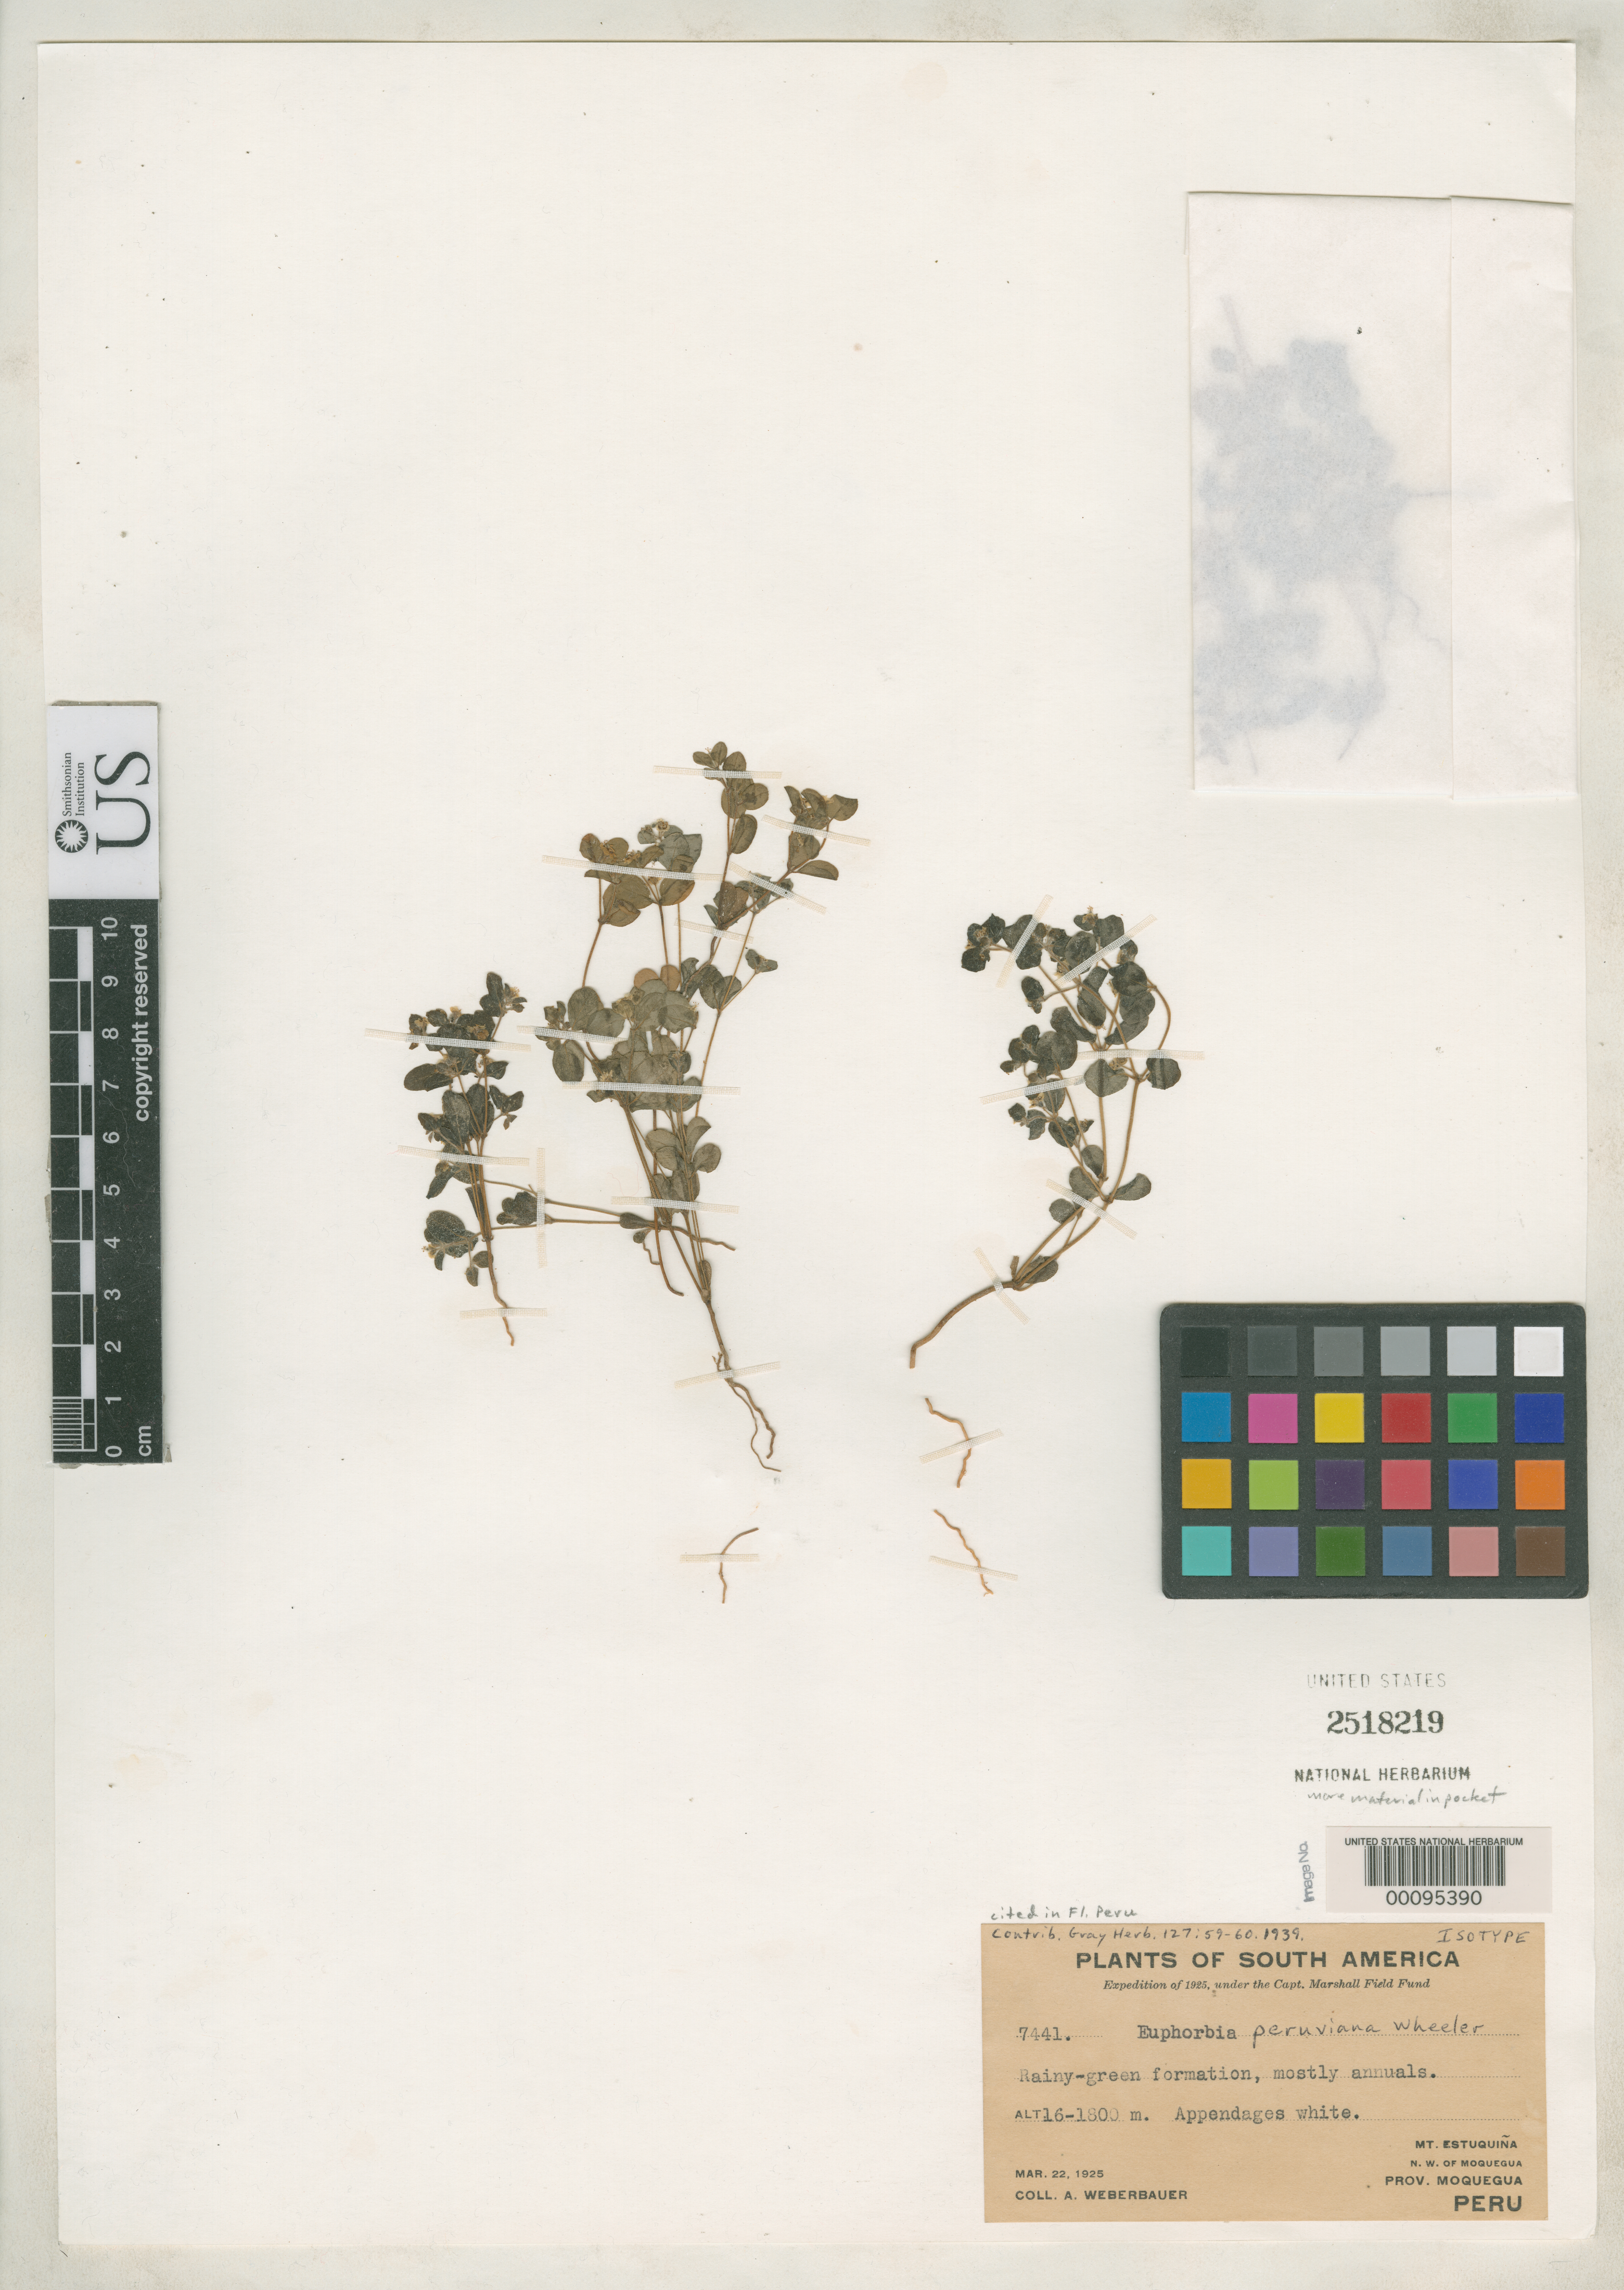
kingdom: Plantae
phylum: Tracheophyta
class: Magnoliopsida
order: Malpighiales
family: Euphorbiaceae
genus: Euphorbia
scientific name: Euphorbia peruviana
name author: L.C. Wheeler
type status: Isotype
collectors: A. Weberbauer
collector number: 7441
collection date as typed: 22 Mar 1925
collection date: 1925-03-22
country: Peru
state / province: Moquegua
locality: Mt. Estuquina, NW of Moquegua.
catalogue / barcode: US 2518219